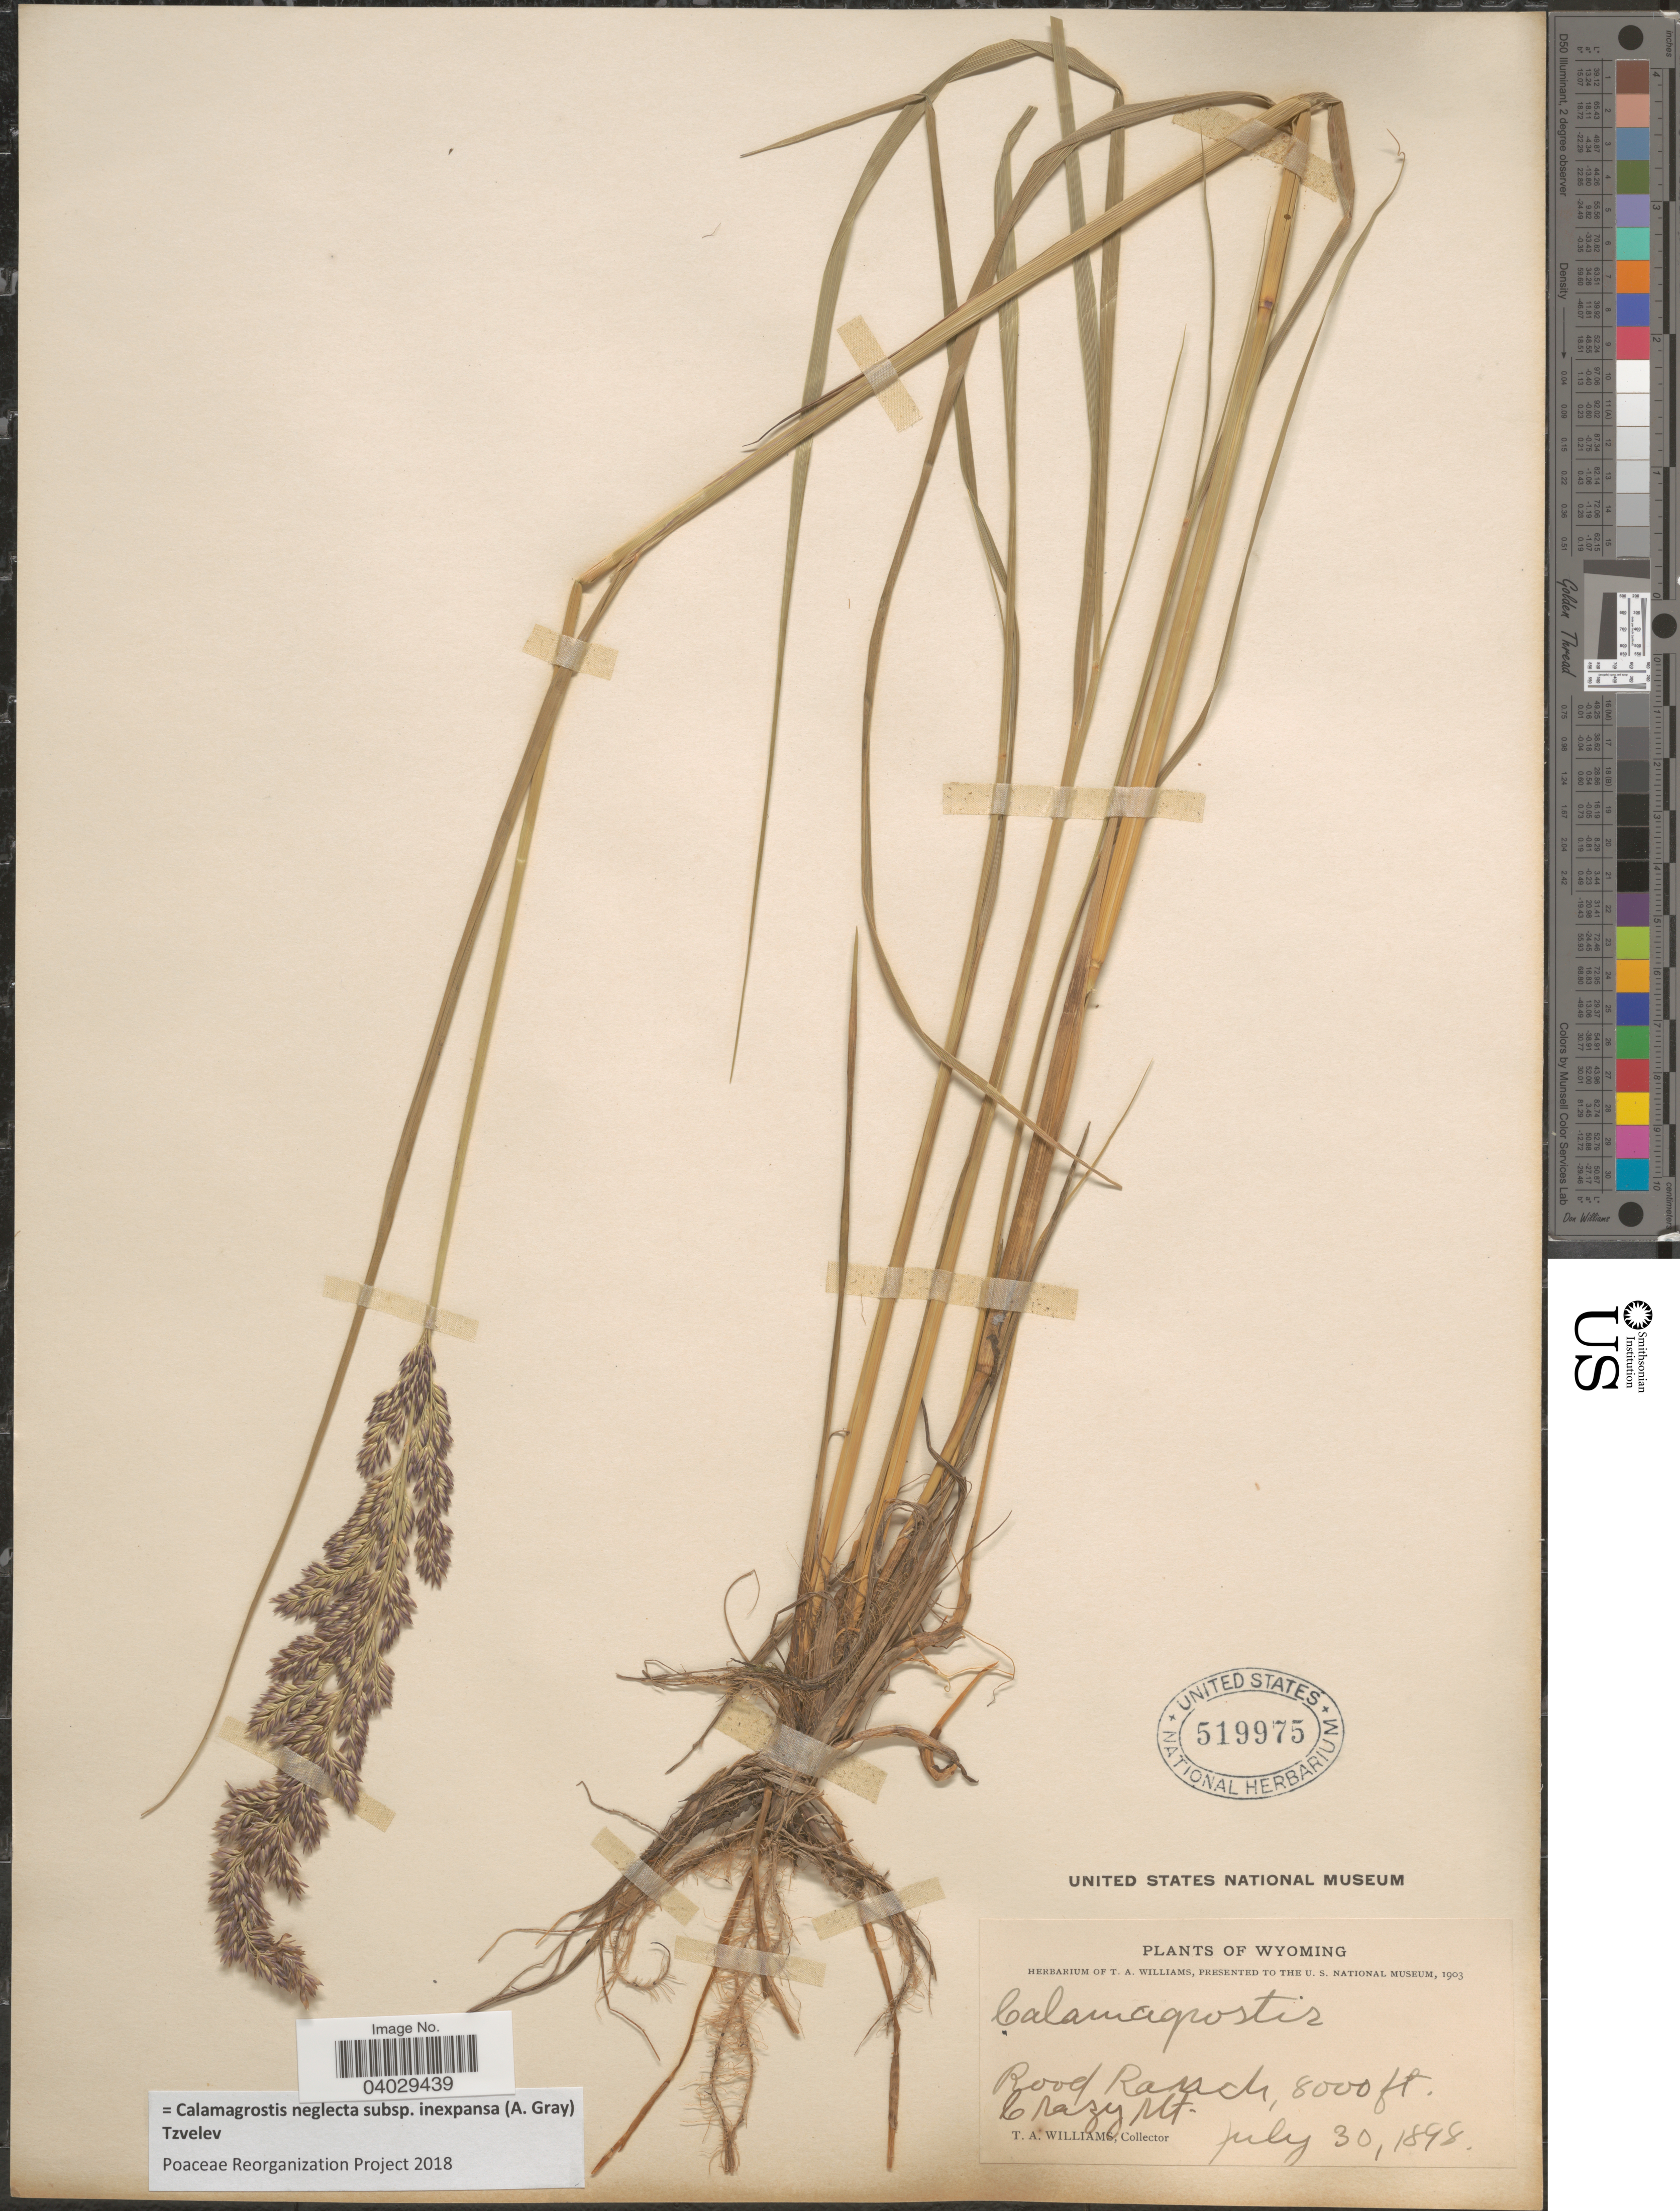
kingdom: Plantae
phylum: Tracheophyta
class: Liliopsida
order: Poales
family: Poaceae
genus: Calamagrostis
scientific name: Calamagrostis neglecta subsp. inexpansa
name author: (A. Gray) Tzvelev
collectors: T. Williams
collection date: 1898-07-30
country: United States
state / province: Wyoming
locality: Road Ranch, Crazy Mt.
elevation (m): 2438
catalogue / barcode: US 519975